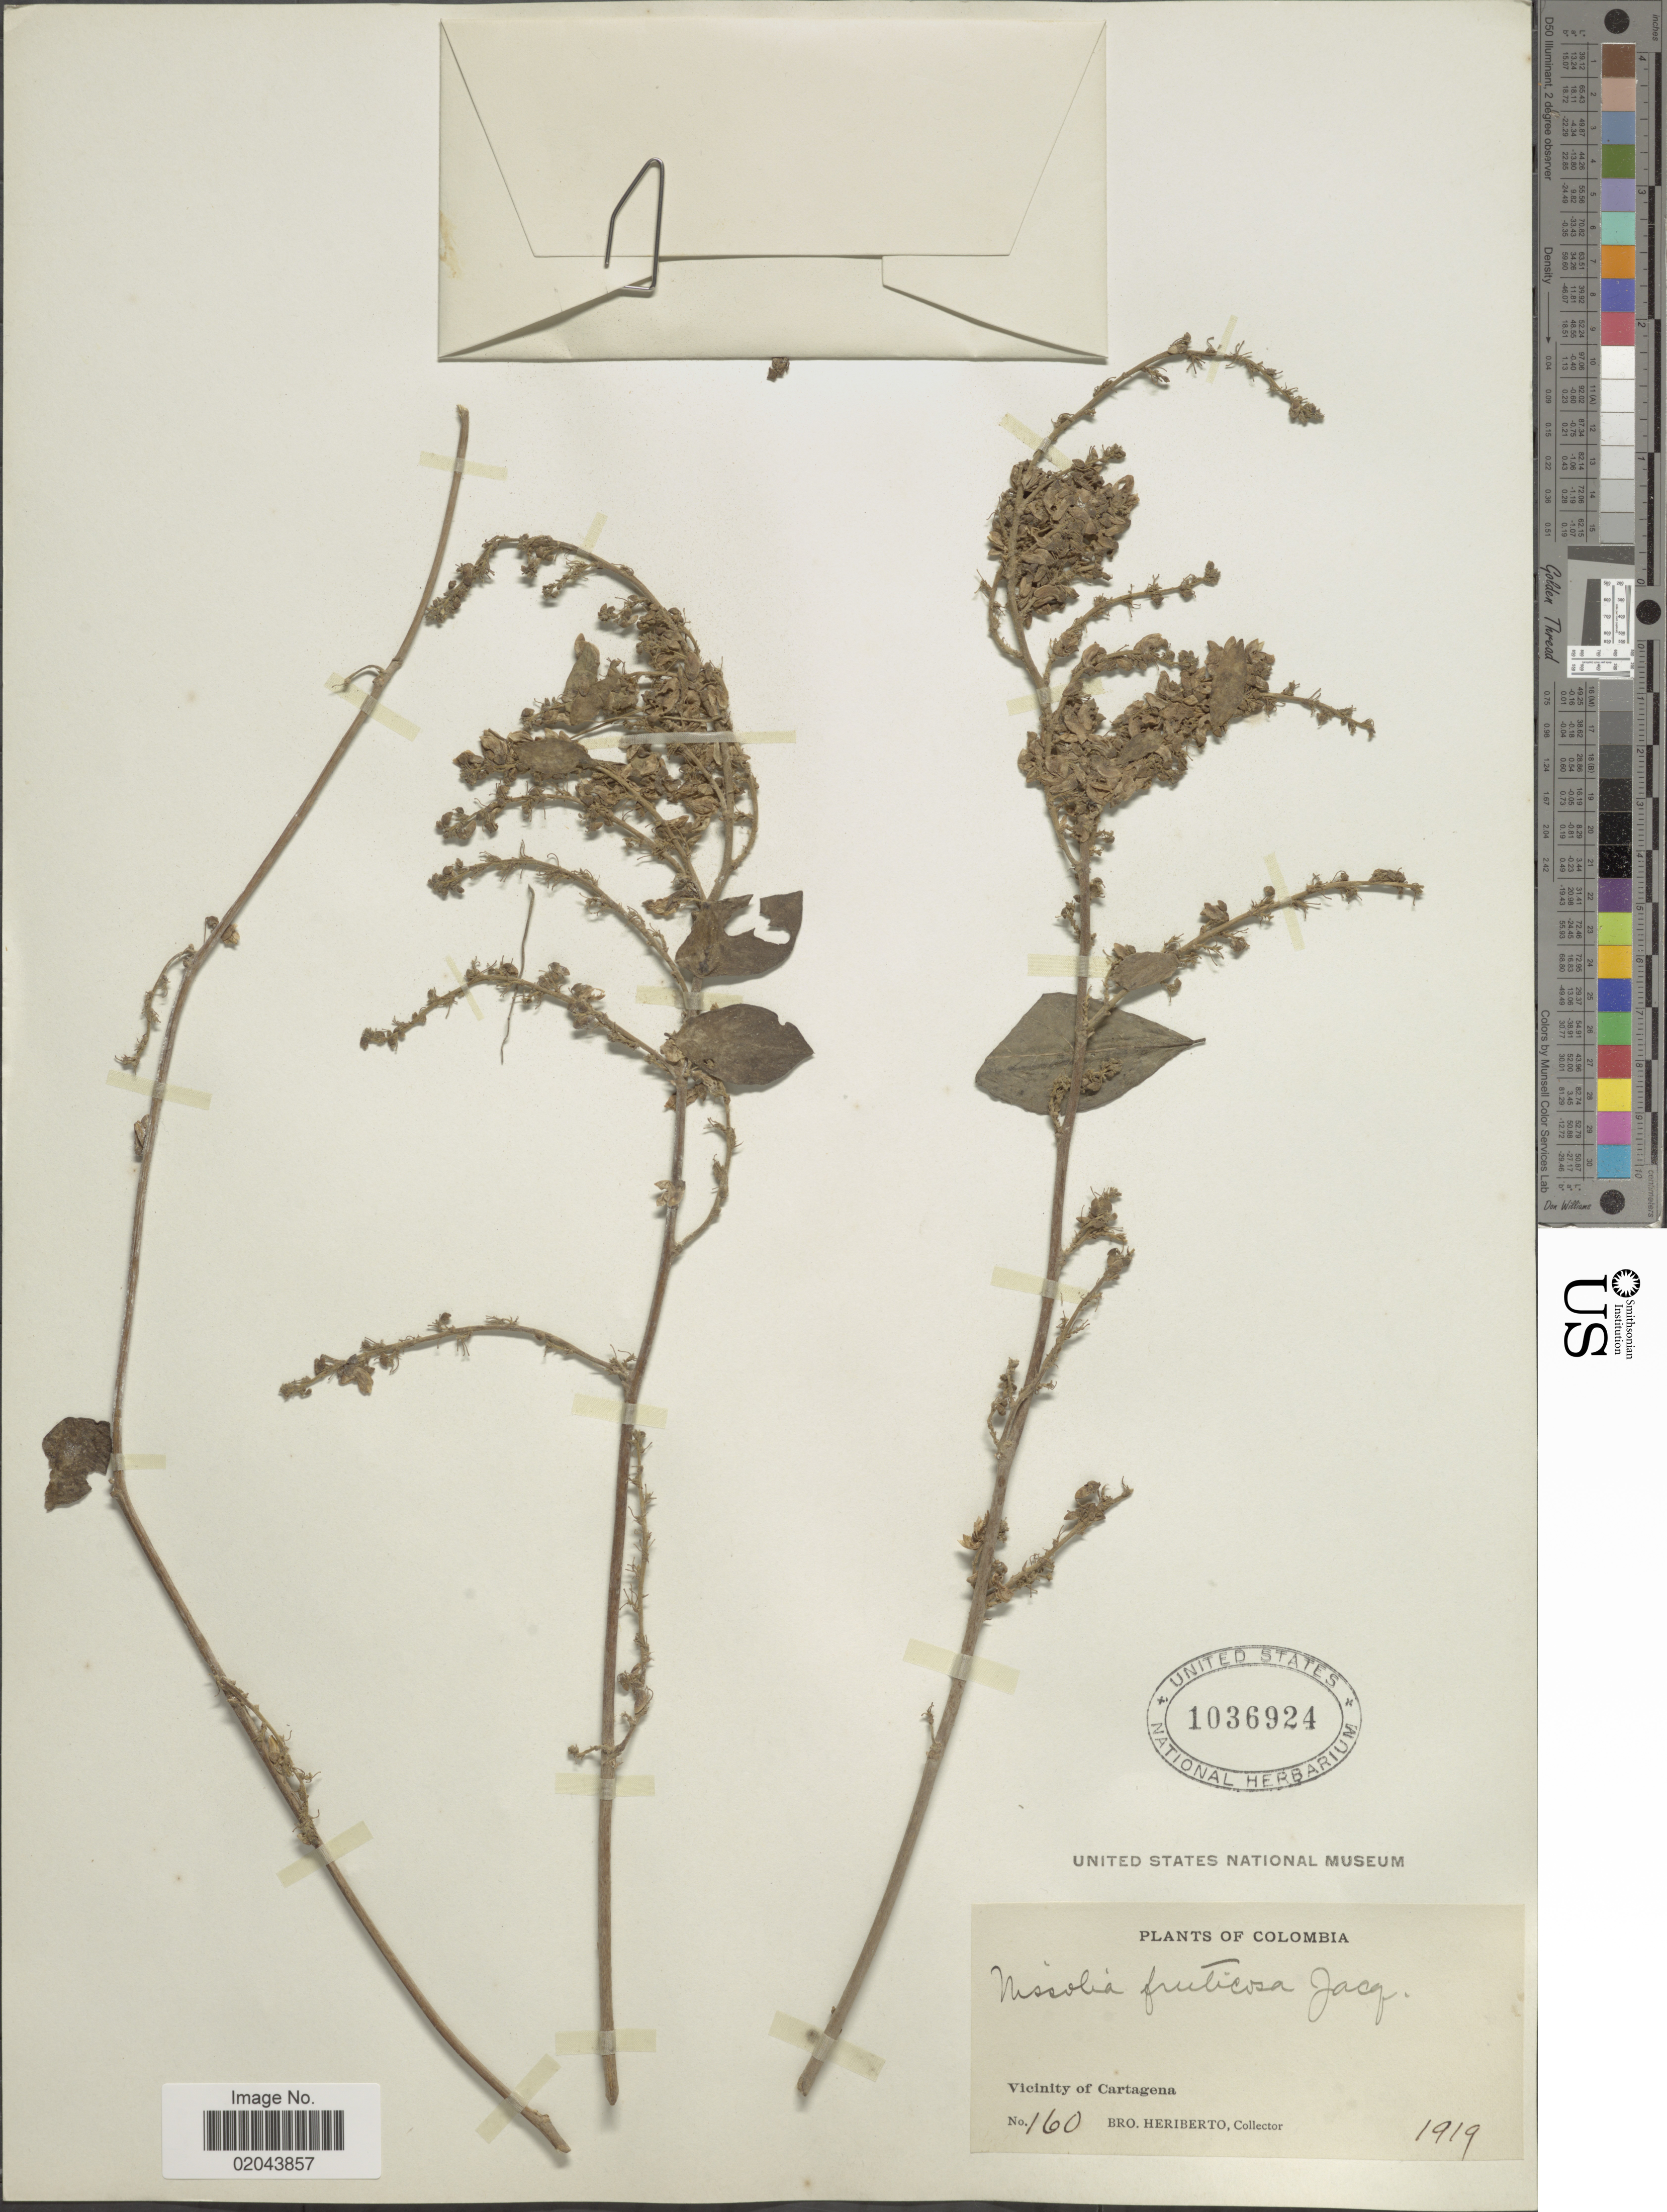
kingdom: Plantae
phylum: Tracheophyta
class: Magnoliopsida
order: Fabales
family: Fabaceae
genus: Nissolia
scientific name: Nissolia fruticosa var. fruticosa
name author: Jacq.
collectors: B. Heriberto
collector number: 160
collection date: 1919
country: Colombia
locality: Vicinity of Cartagena.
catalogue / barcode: US 1036924